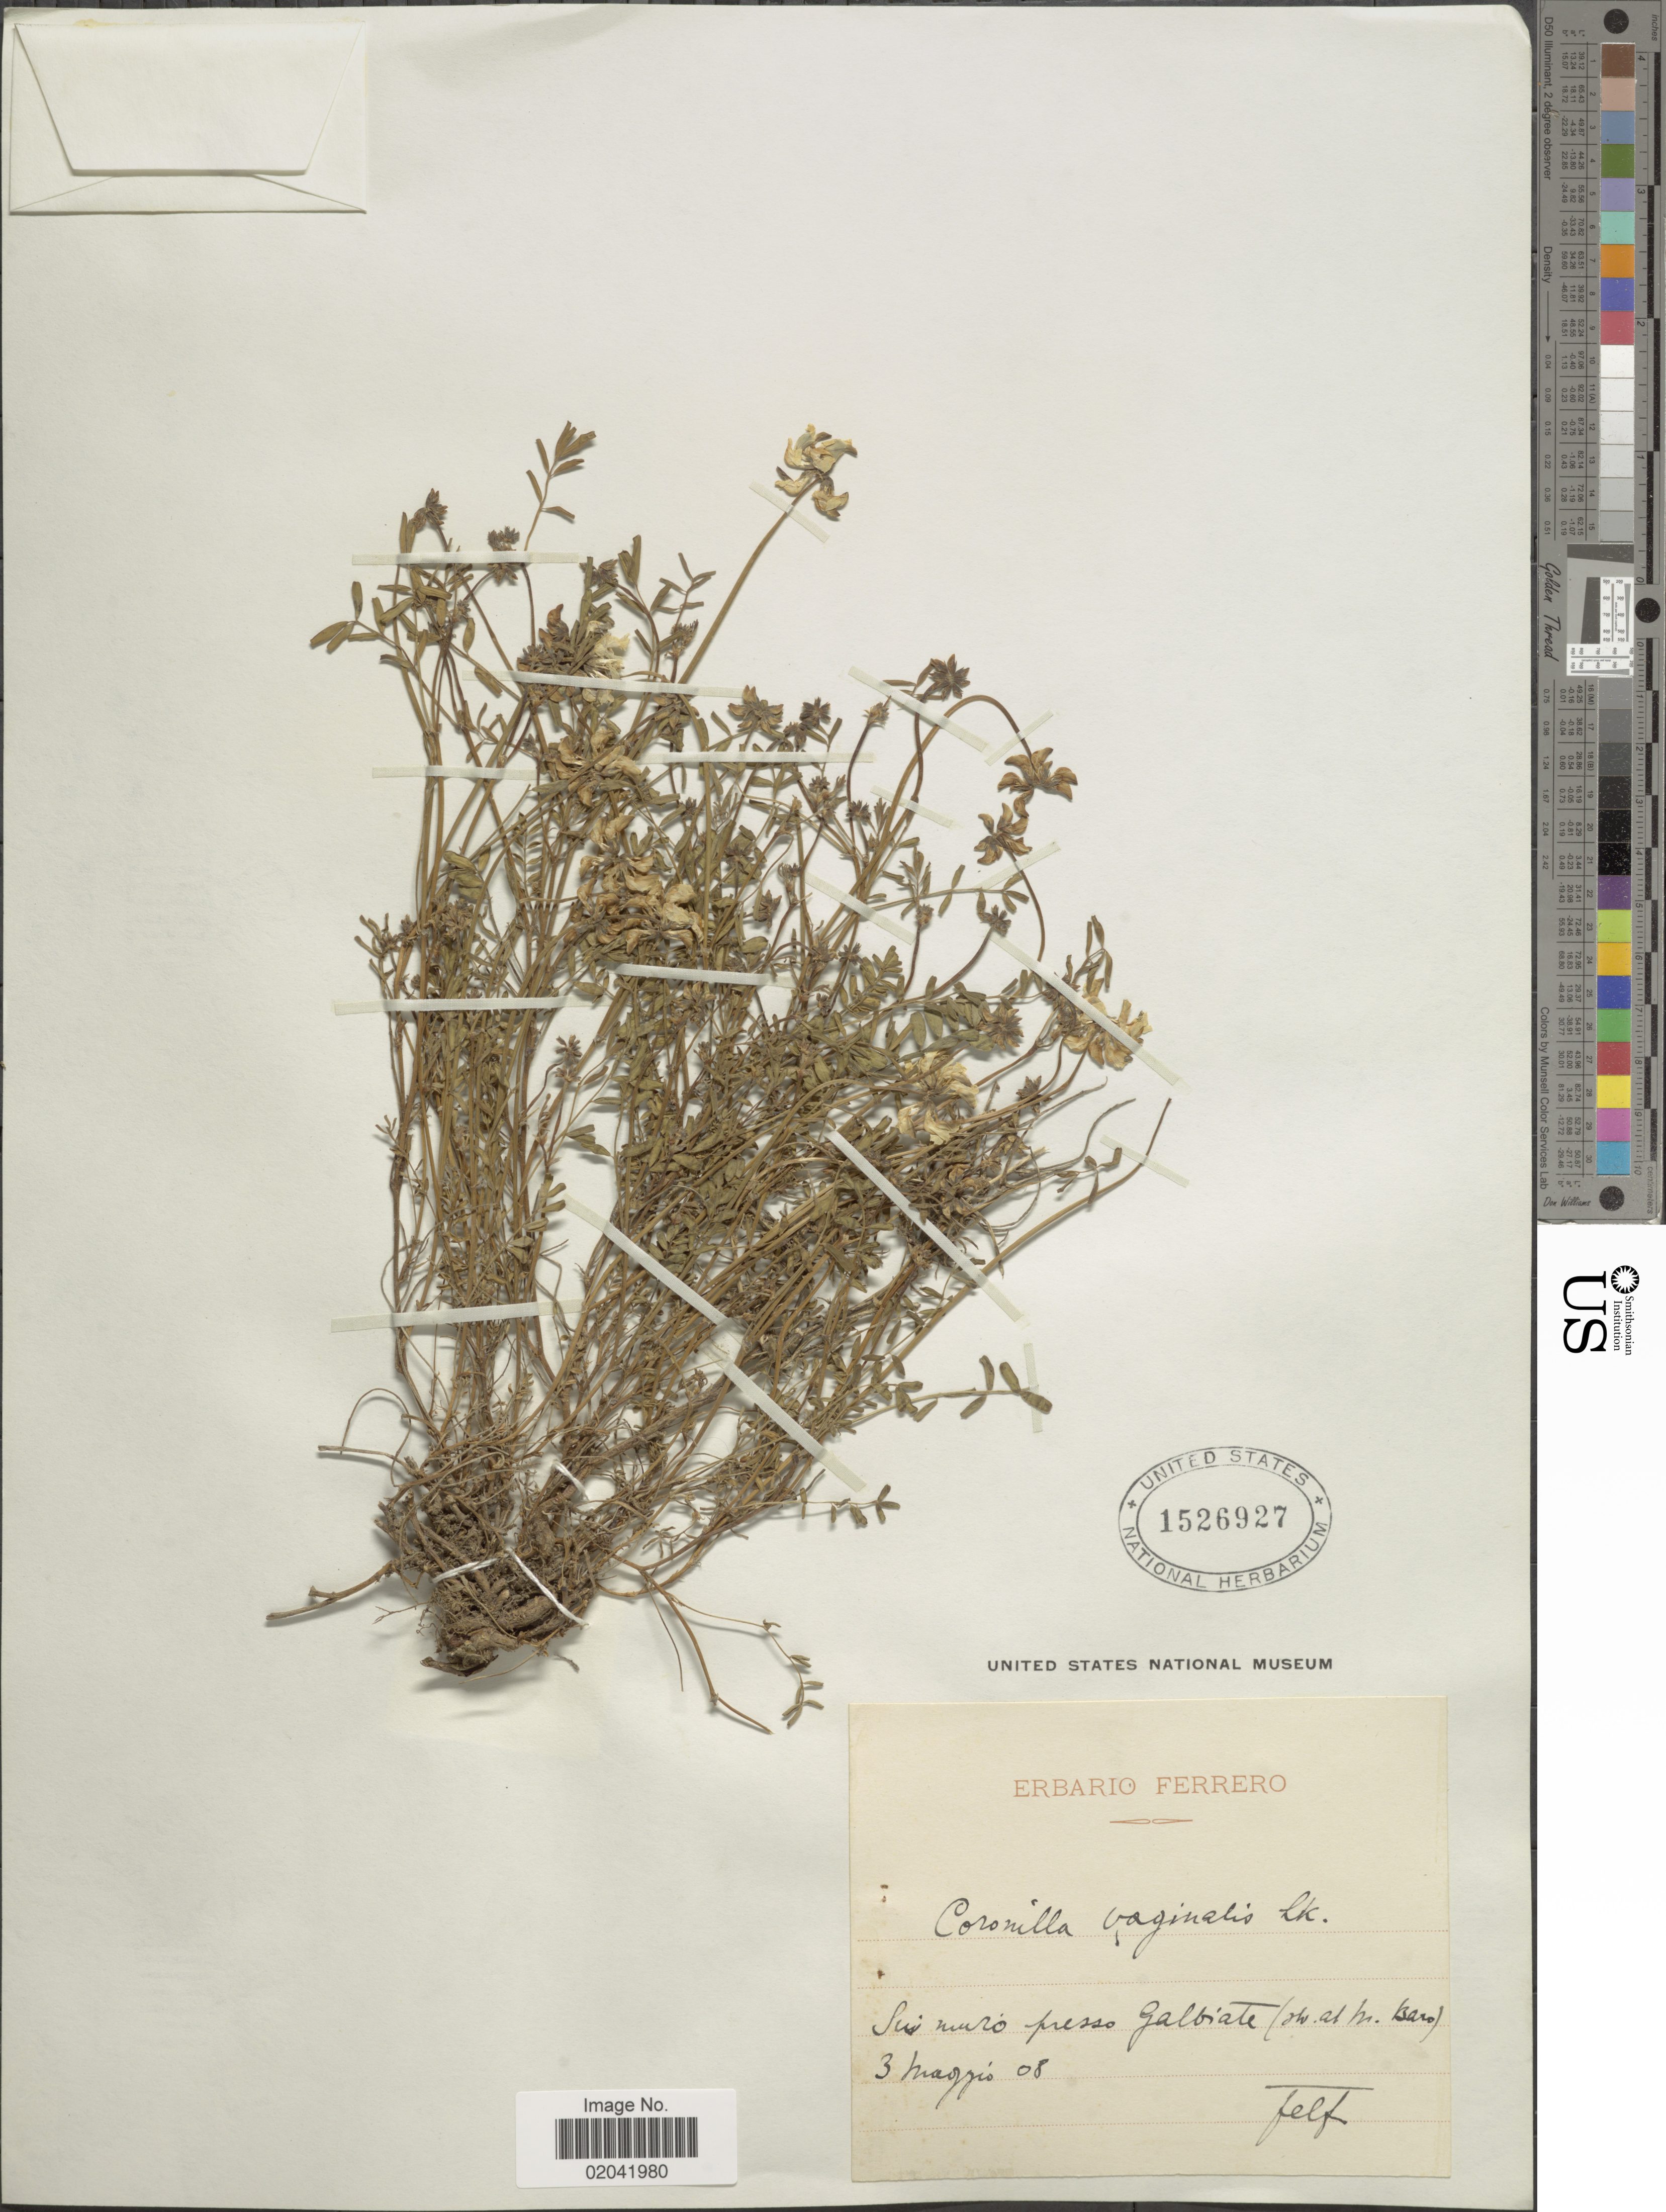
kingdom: Plantae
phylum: Tracheophyta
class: Magnoliopsida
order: Fabales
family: Fabaceae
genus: Coronilla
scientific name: Coronilla vaginalis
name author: Lam.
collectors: F. Ferrero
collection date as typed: Transcribed d/m/y: 3/5/8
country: Italy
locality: Sus muro presso Galbiate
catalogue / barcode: US 1526927